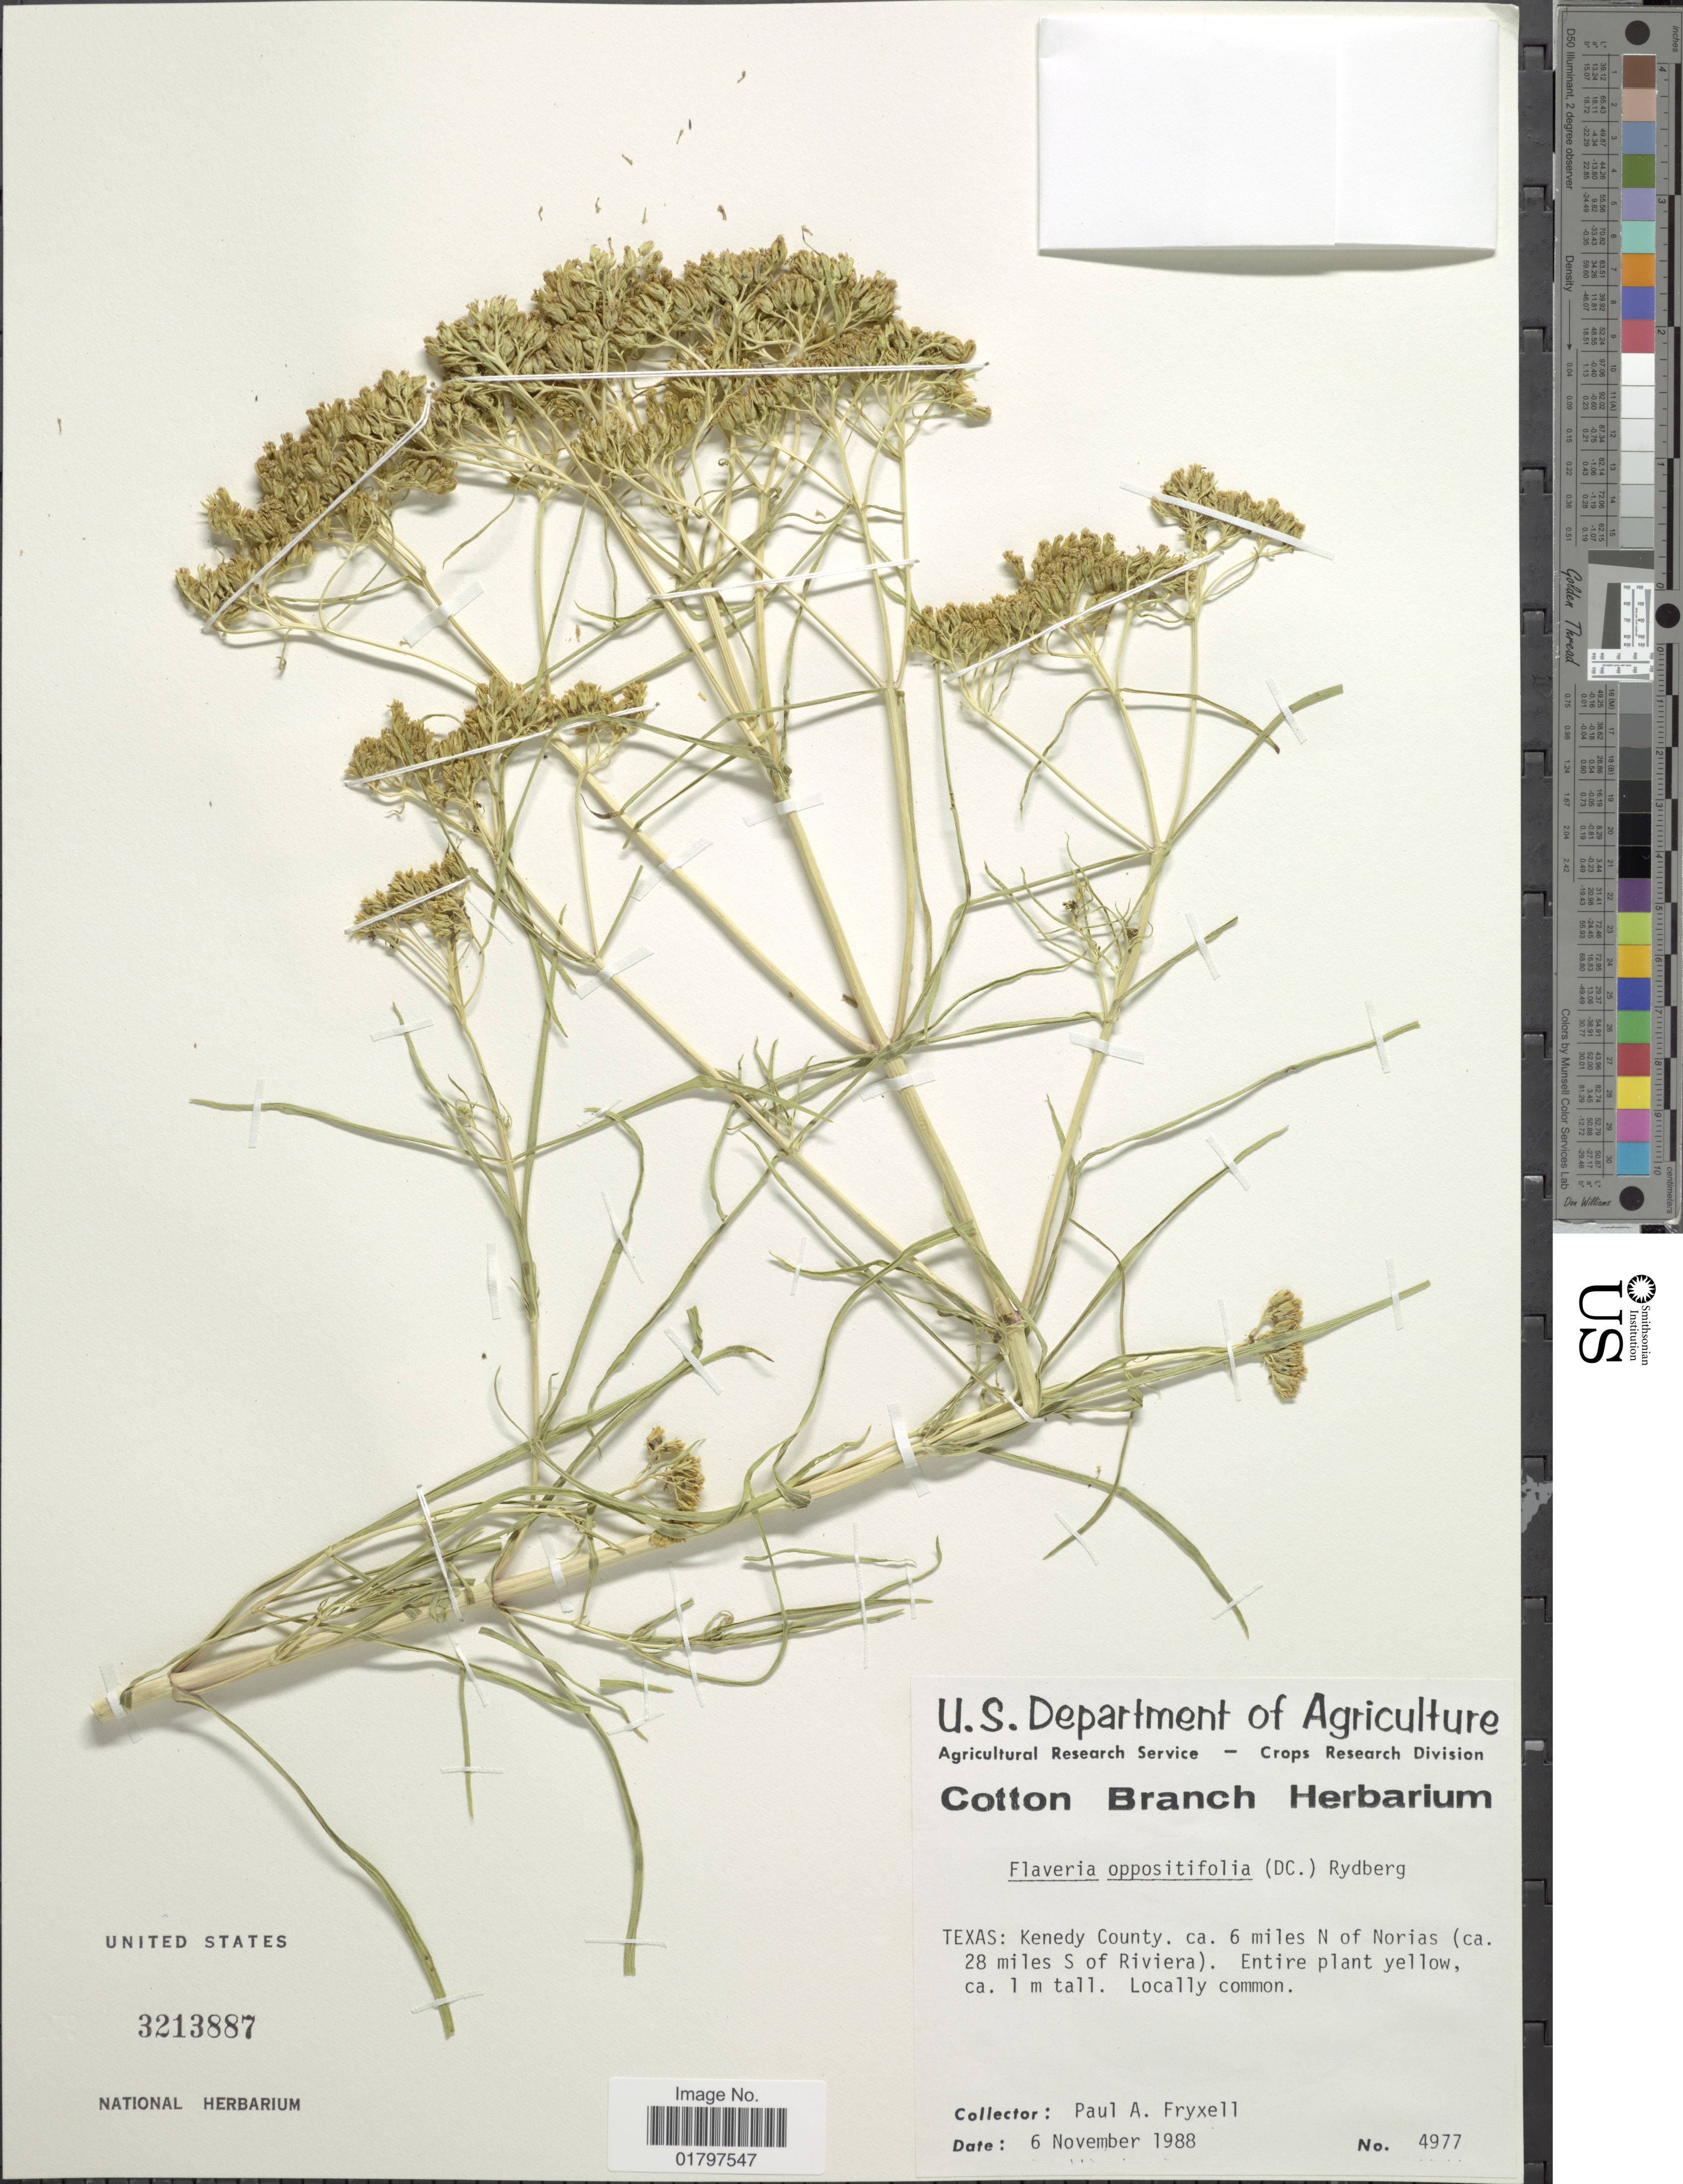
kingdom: Plantae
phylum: Tracheophyta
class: Magnoliopsida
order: Asterales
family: Asteraceae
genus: Flaveria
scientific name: Flaveria oppositifolia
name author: Rydb.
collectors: P. A. Fryxell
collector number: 4977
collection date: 1988-11-06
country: United States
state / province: Texas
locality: Texas: Kenedy County, ca. 6 miles N of Norias (ca. 28 miles S of Riviera)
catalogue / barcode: US 3213887